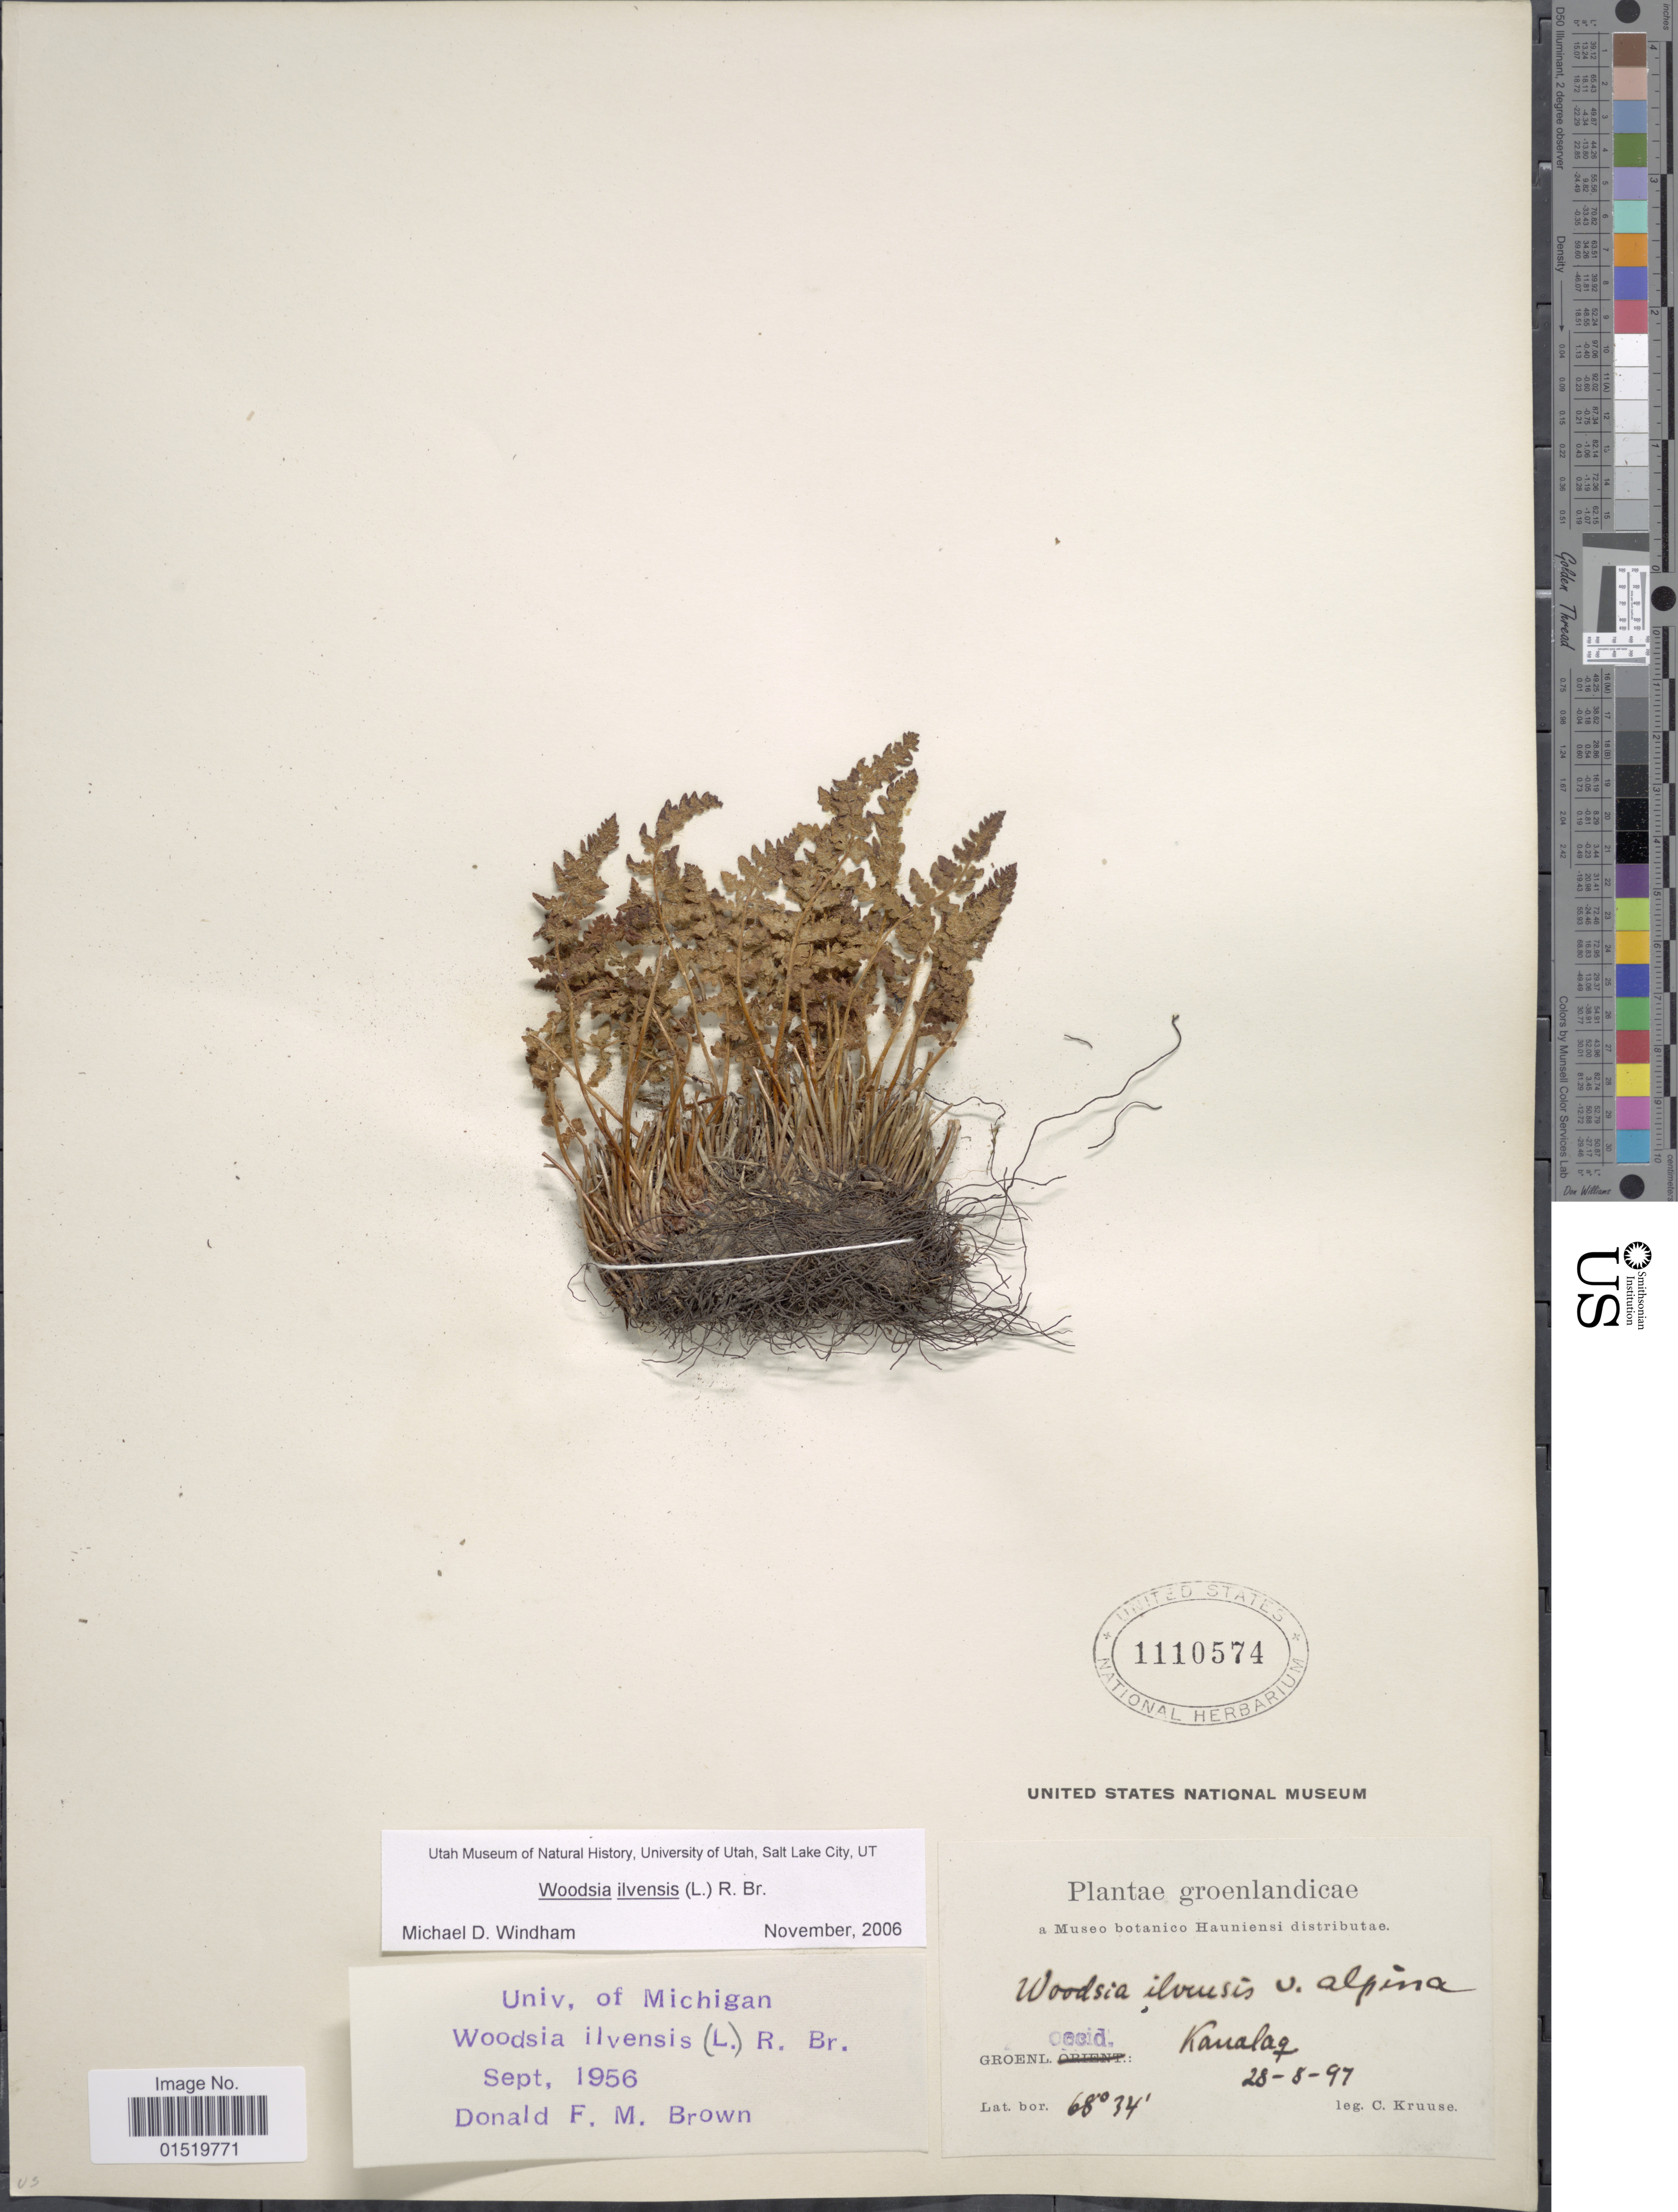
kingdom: Plantae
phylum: Tracheophyta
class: Polypodiopsida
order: Polypodiales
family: Woodsiaceae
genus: Woodsia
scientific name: Woodsia ilvensis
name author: (L.) R. Br.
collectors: C. Kruuse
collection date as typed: Transcribed d/m/y: 28/8/97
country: Greenland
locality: Groenl,. occid: Kaualaq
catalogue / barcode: US 1110574